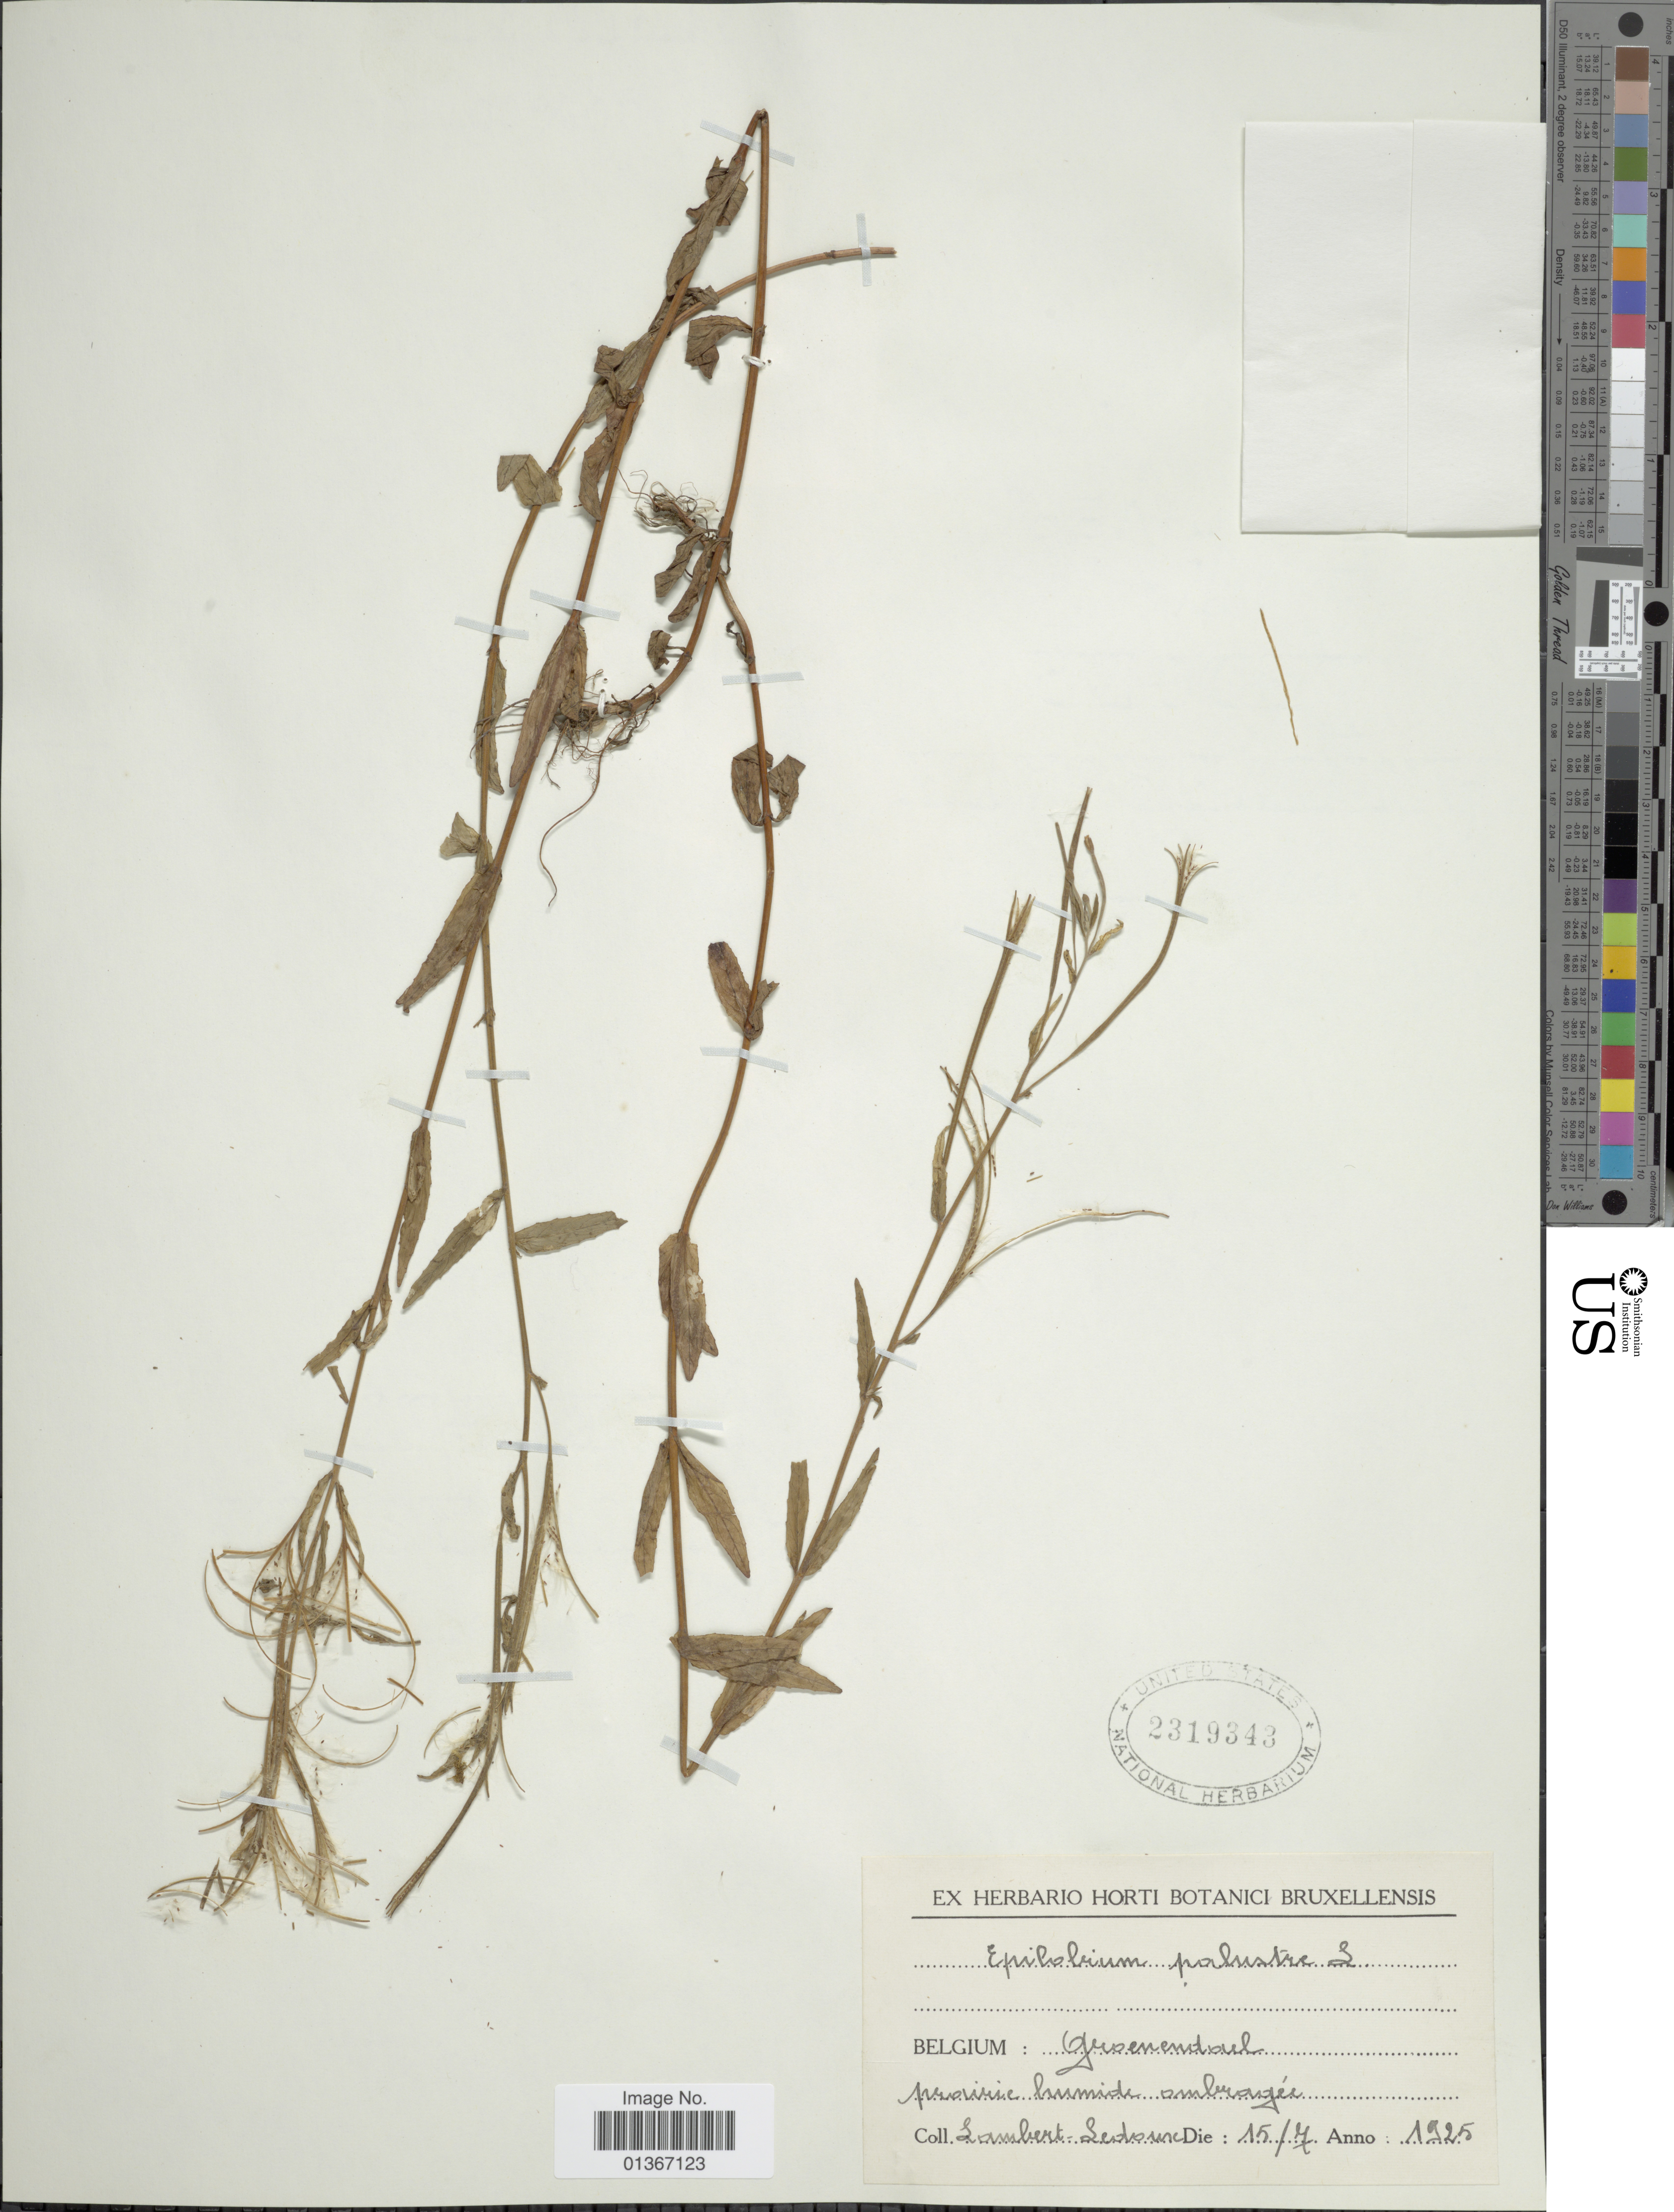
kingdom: Plantae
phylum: Tracheophyta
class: Magnoliopsida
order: Myrtales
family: Onagraceae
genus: Epilobium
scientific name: Epilobium palustre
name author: L.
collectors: Lambert-Sedourc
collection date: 1925-07-15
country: Belgium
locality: Groenendael proirie humide ombragée. [interpreted]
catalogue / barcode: US 2319343